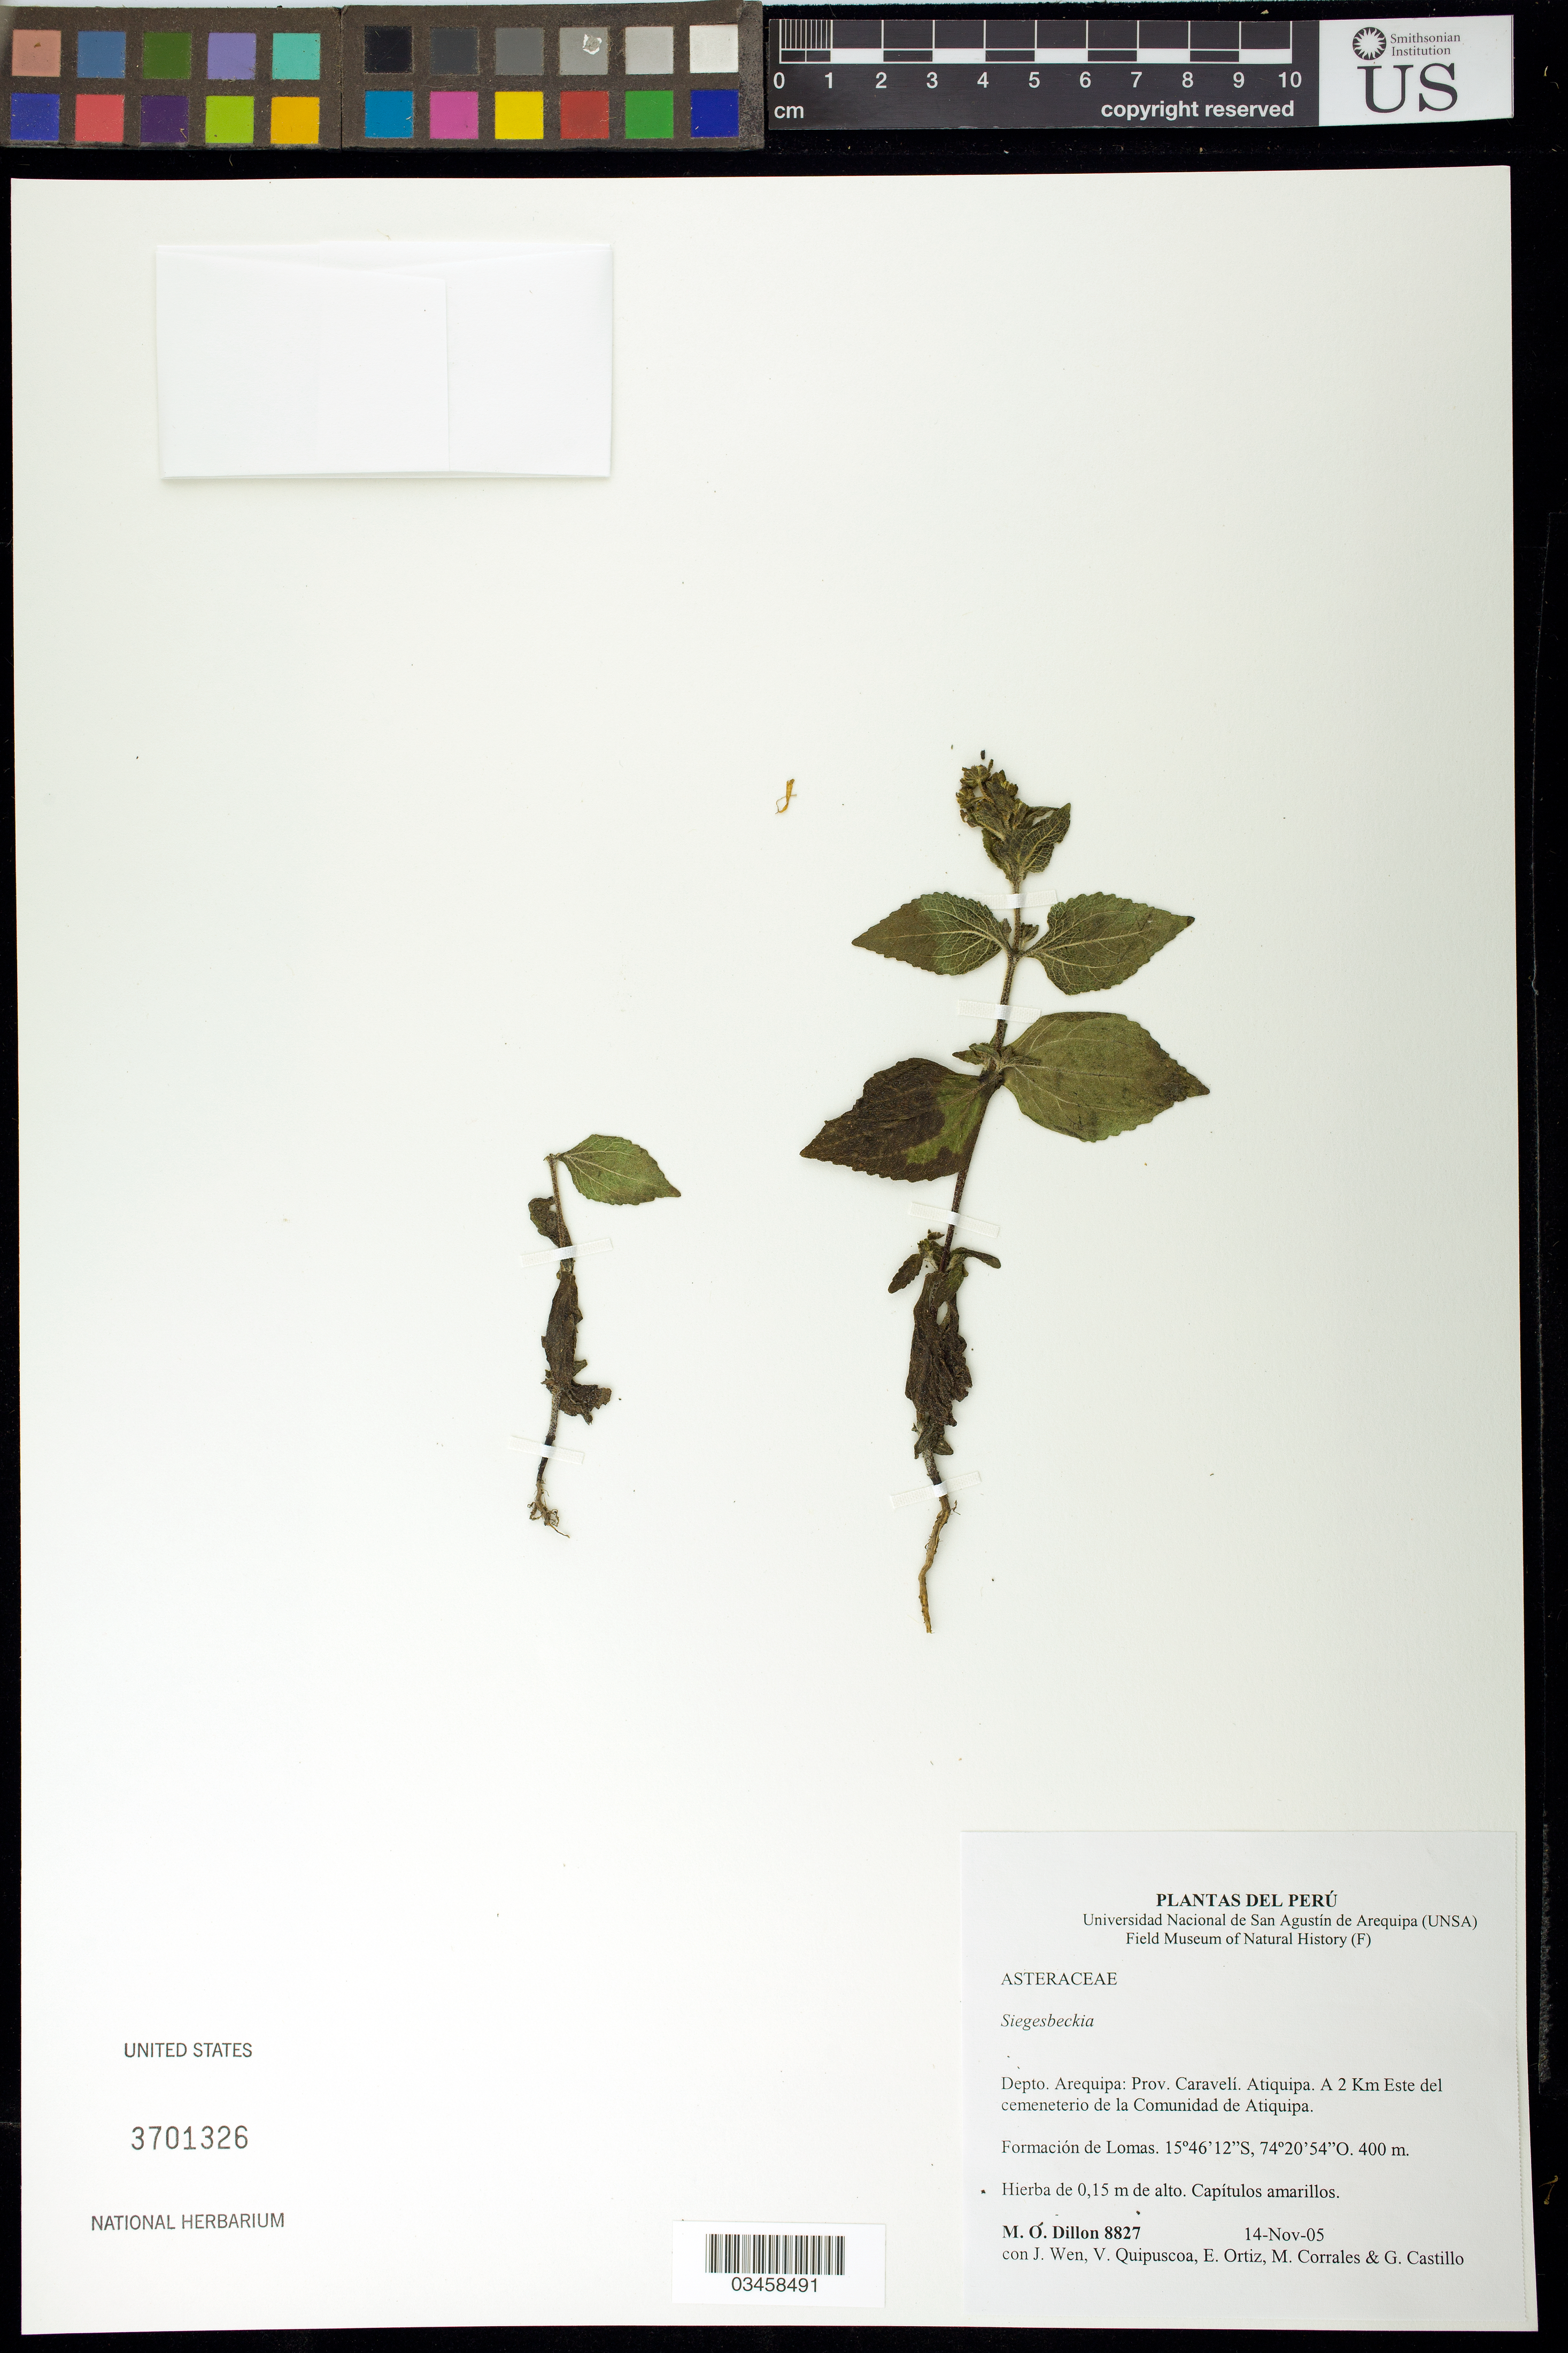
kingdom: Plantae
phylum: Tracheophyta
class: Magnoliopsida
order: Asterales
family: Asteraceae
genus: Sigesbeckia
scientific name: Sigesbeckia sp.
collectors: M. O. Dillon, J. Wen, V. Quipuscoa, E. Ortiz, M. Corrales & G. Castillo C.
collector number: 8827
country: Peru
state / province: Arequipa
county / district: Caravelí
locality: Chala, Al sur de Santa Rosa.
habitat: Formacion de Lomas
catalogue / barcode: US 3701326